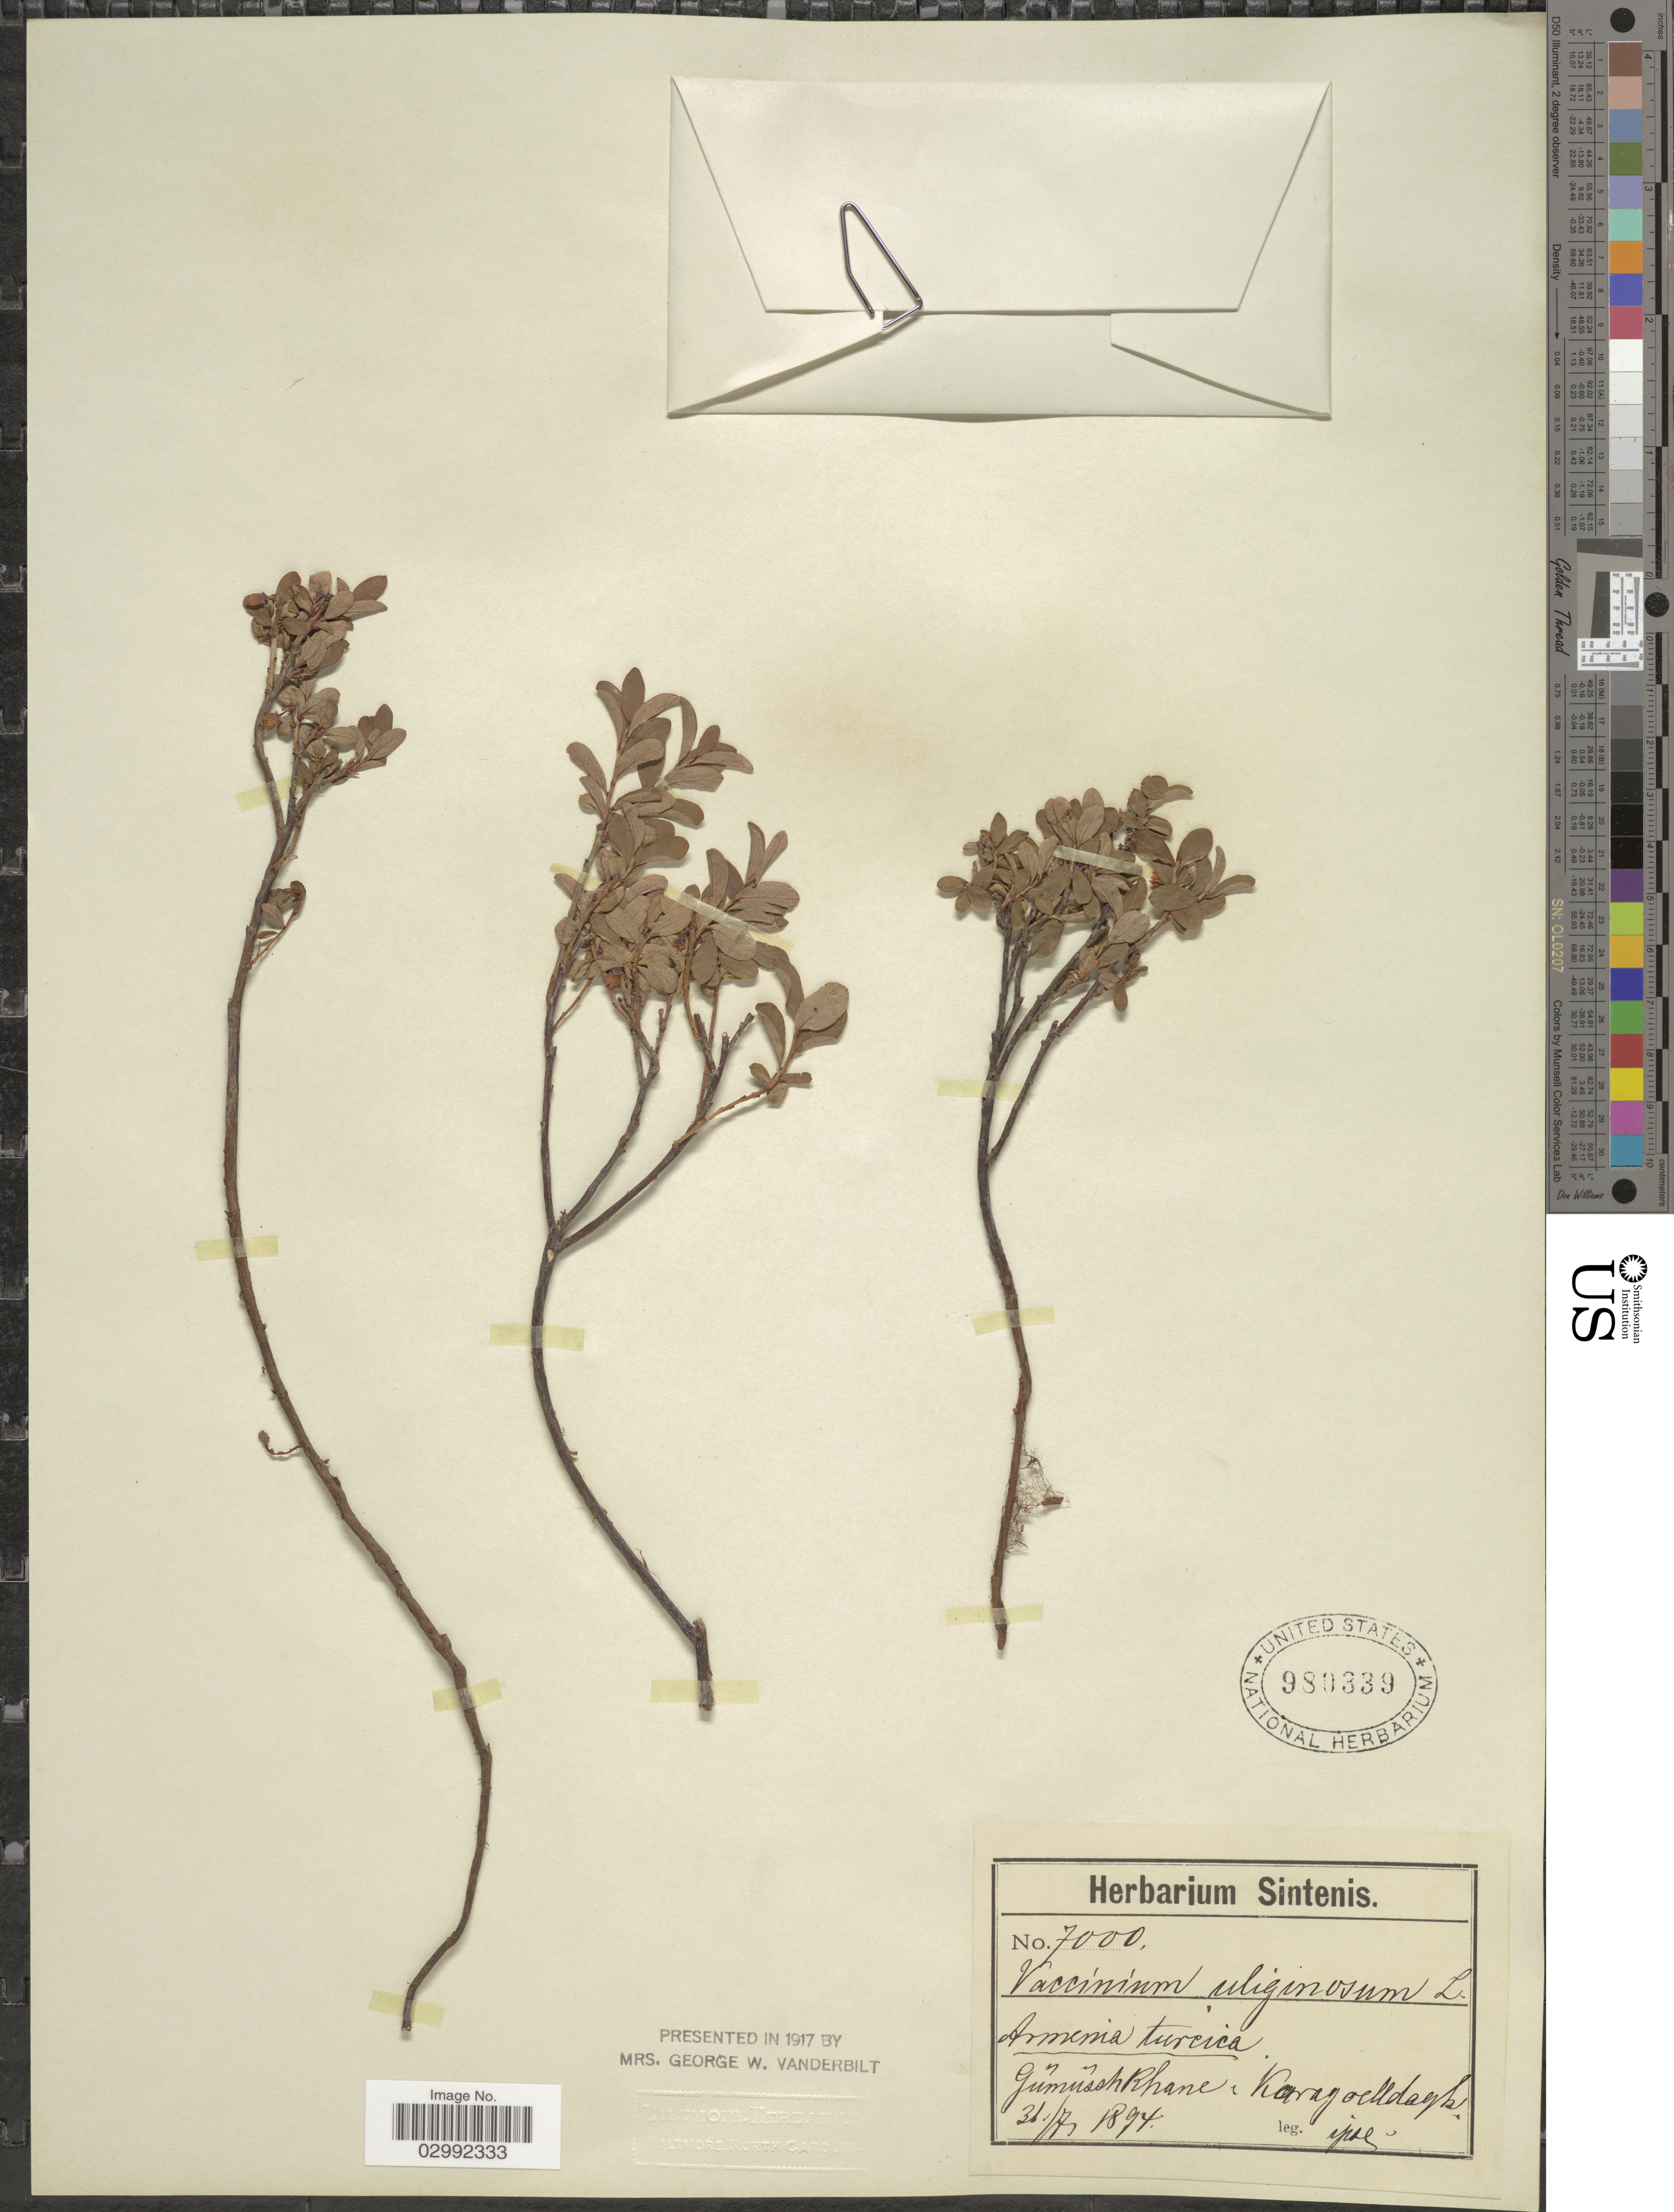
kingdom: Plantae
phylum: Tracheophyta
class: Magnoliopsida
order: Ericales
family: Ericaceae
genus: Vaccinium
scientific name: Vaccinium uliginosum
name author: L.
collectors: -. Sintenis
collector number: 7000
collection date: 1894-07-31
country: Armenia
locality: Armenia turcica. Jumusch Rhane: Karagvelldagh.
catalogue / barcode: US 980339